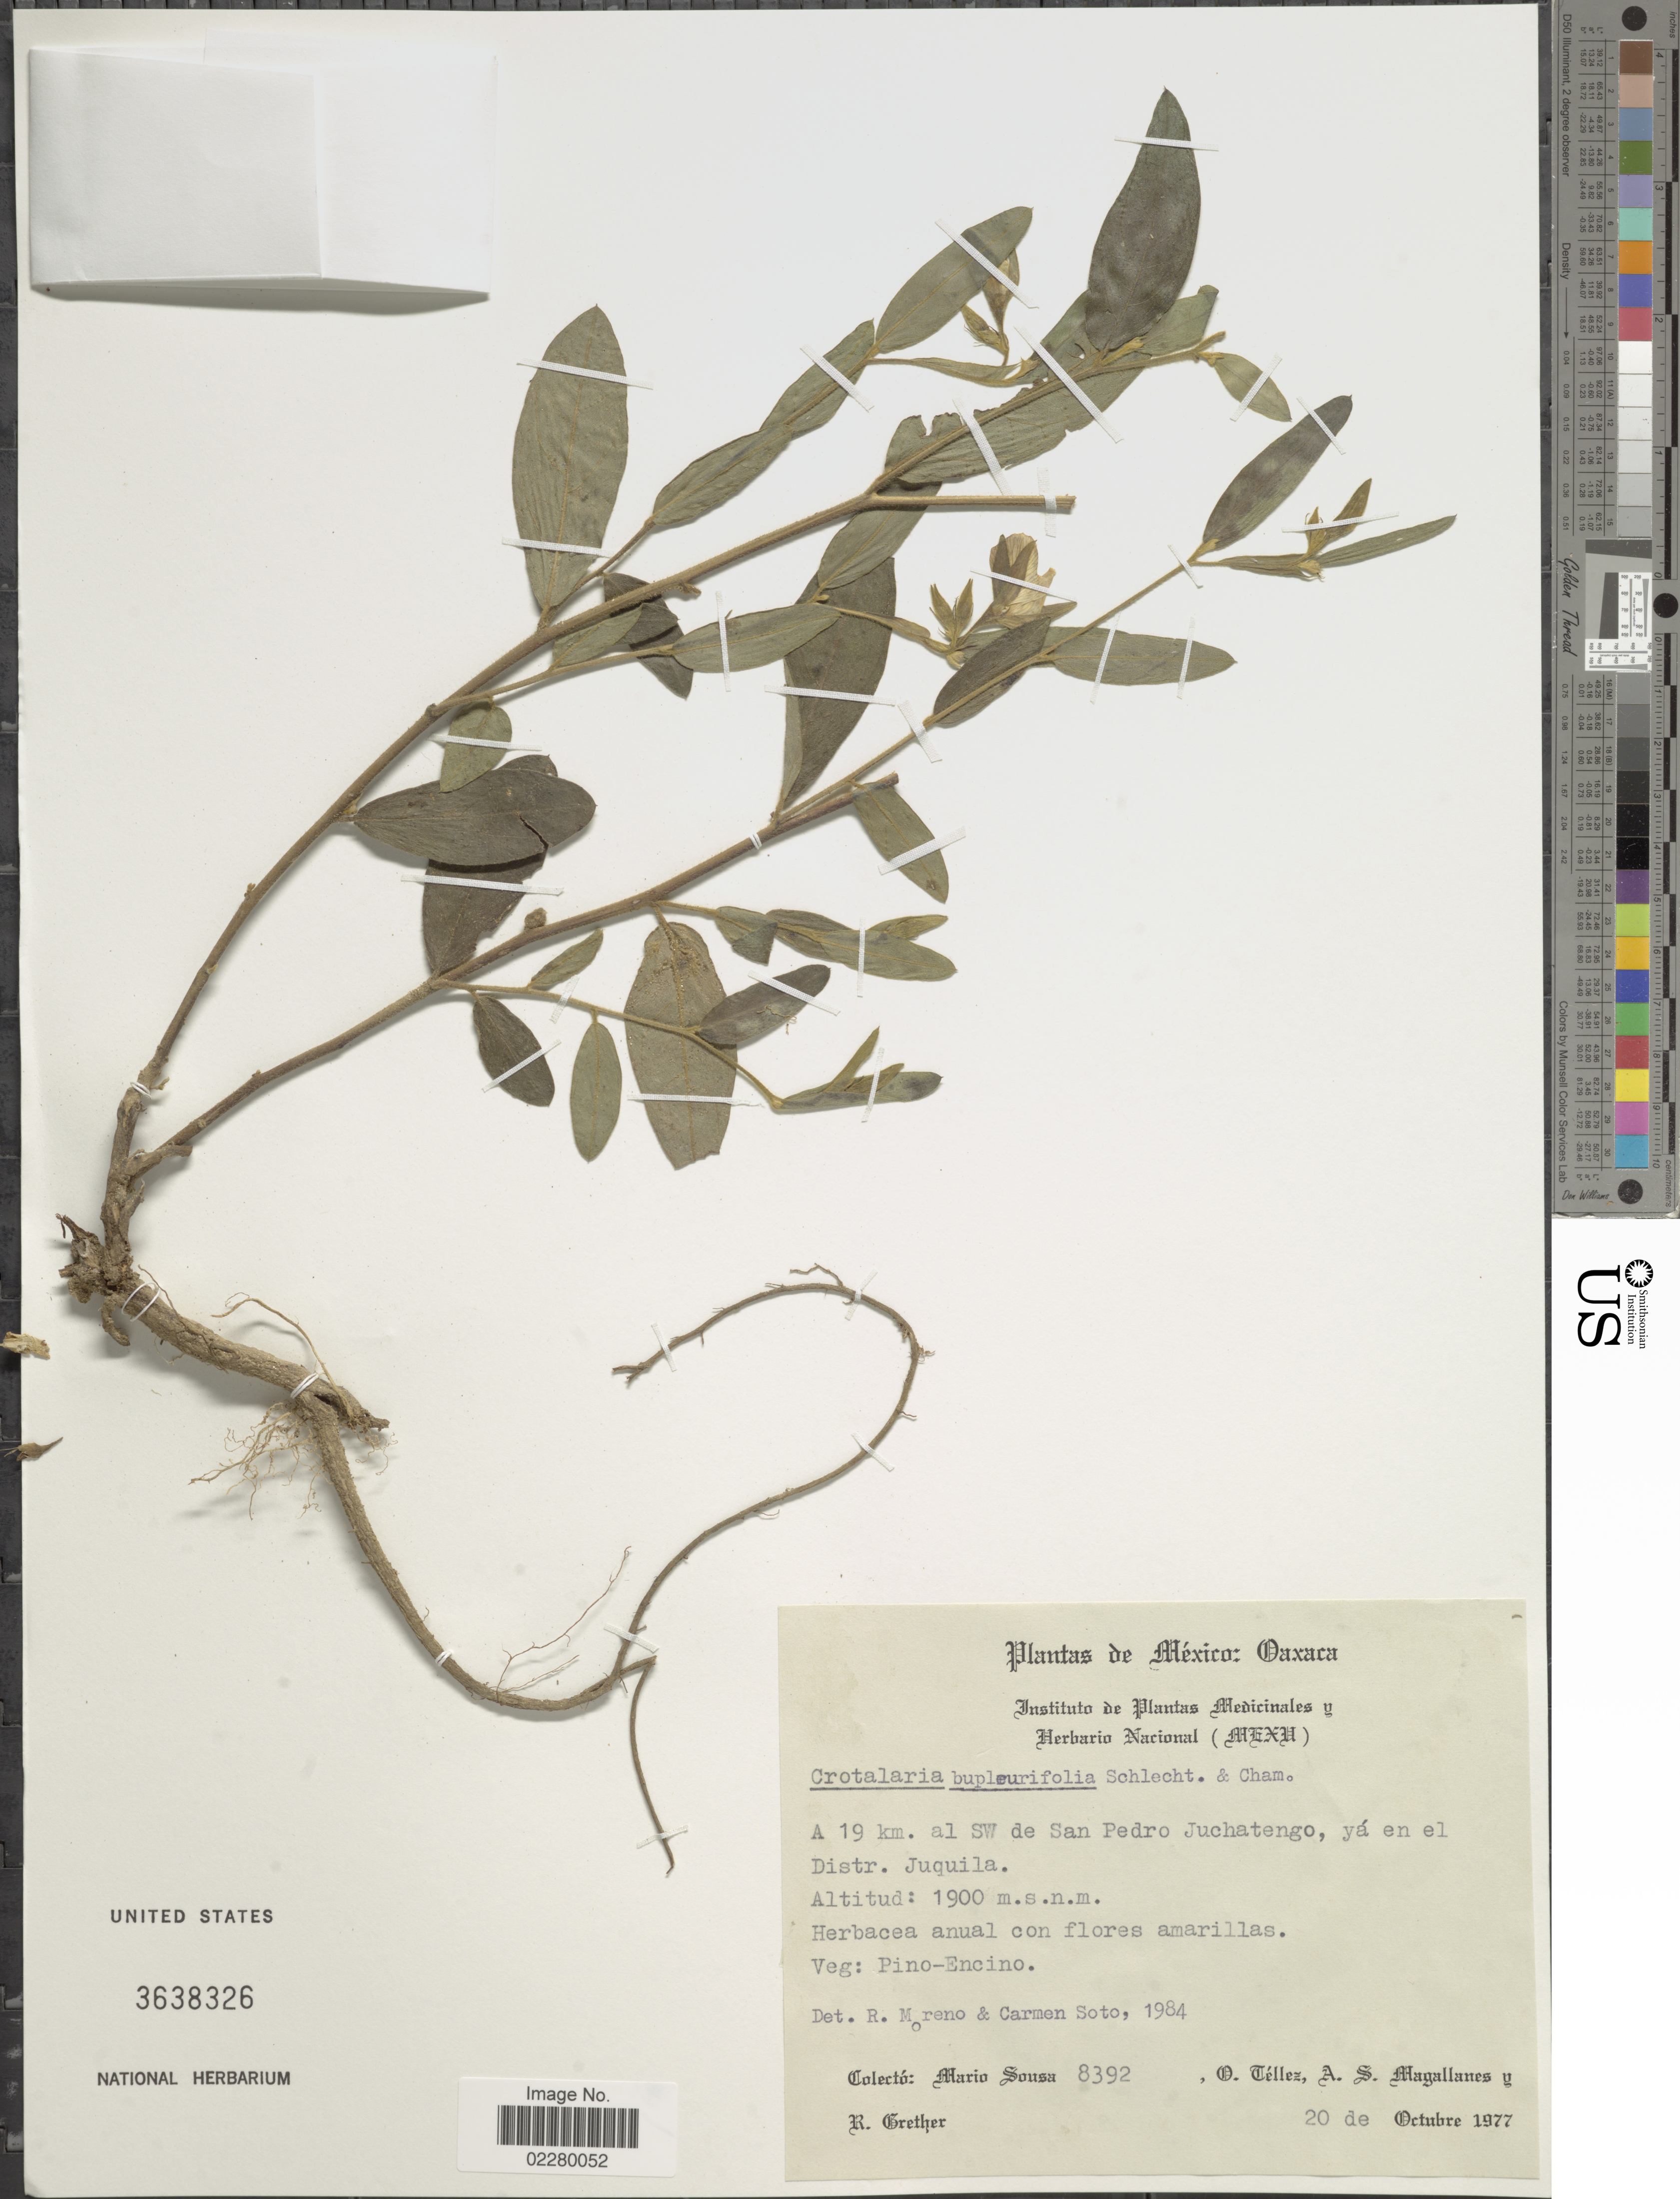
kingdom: Plantae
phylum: Tracheophyta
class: Magnoliopsida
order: Fabales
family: Fabaceae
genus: Crotalaria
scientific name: Crotalaria bupleurifolia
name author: Schltdl. & Cham.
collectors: M. Sousa S. & R. Grether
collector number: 8392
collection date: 1977-10-20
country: Mexico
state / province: Oaxaca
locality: A 19 km. al SW de San Pedro Juchatengo, yá en el Distr. Juquila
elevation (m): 1900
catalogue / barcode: US 3638326